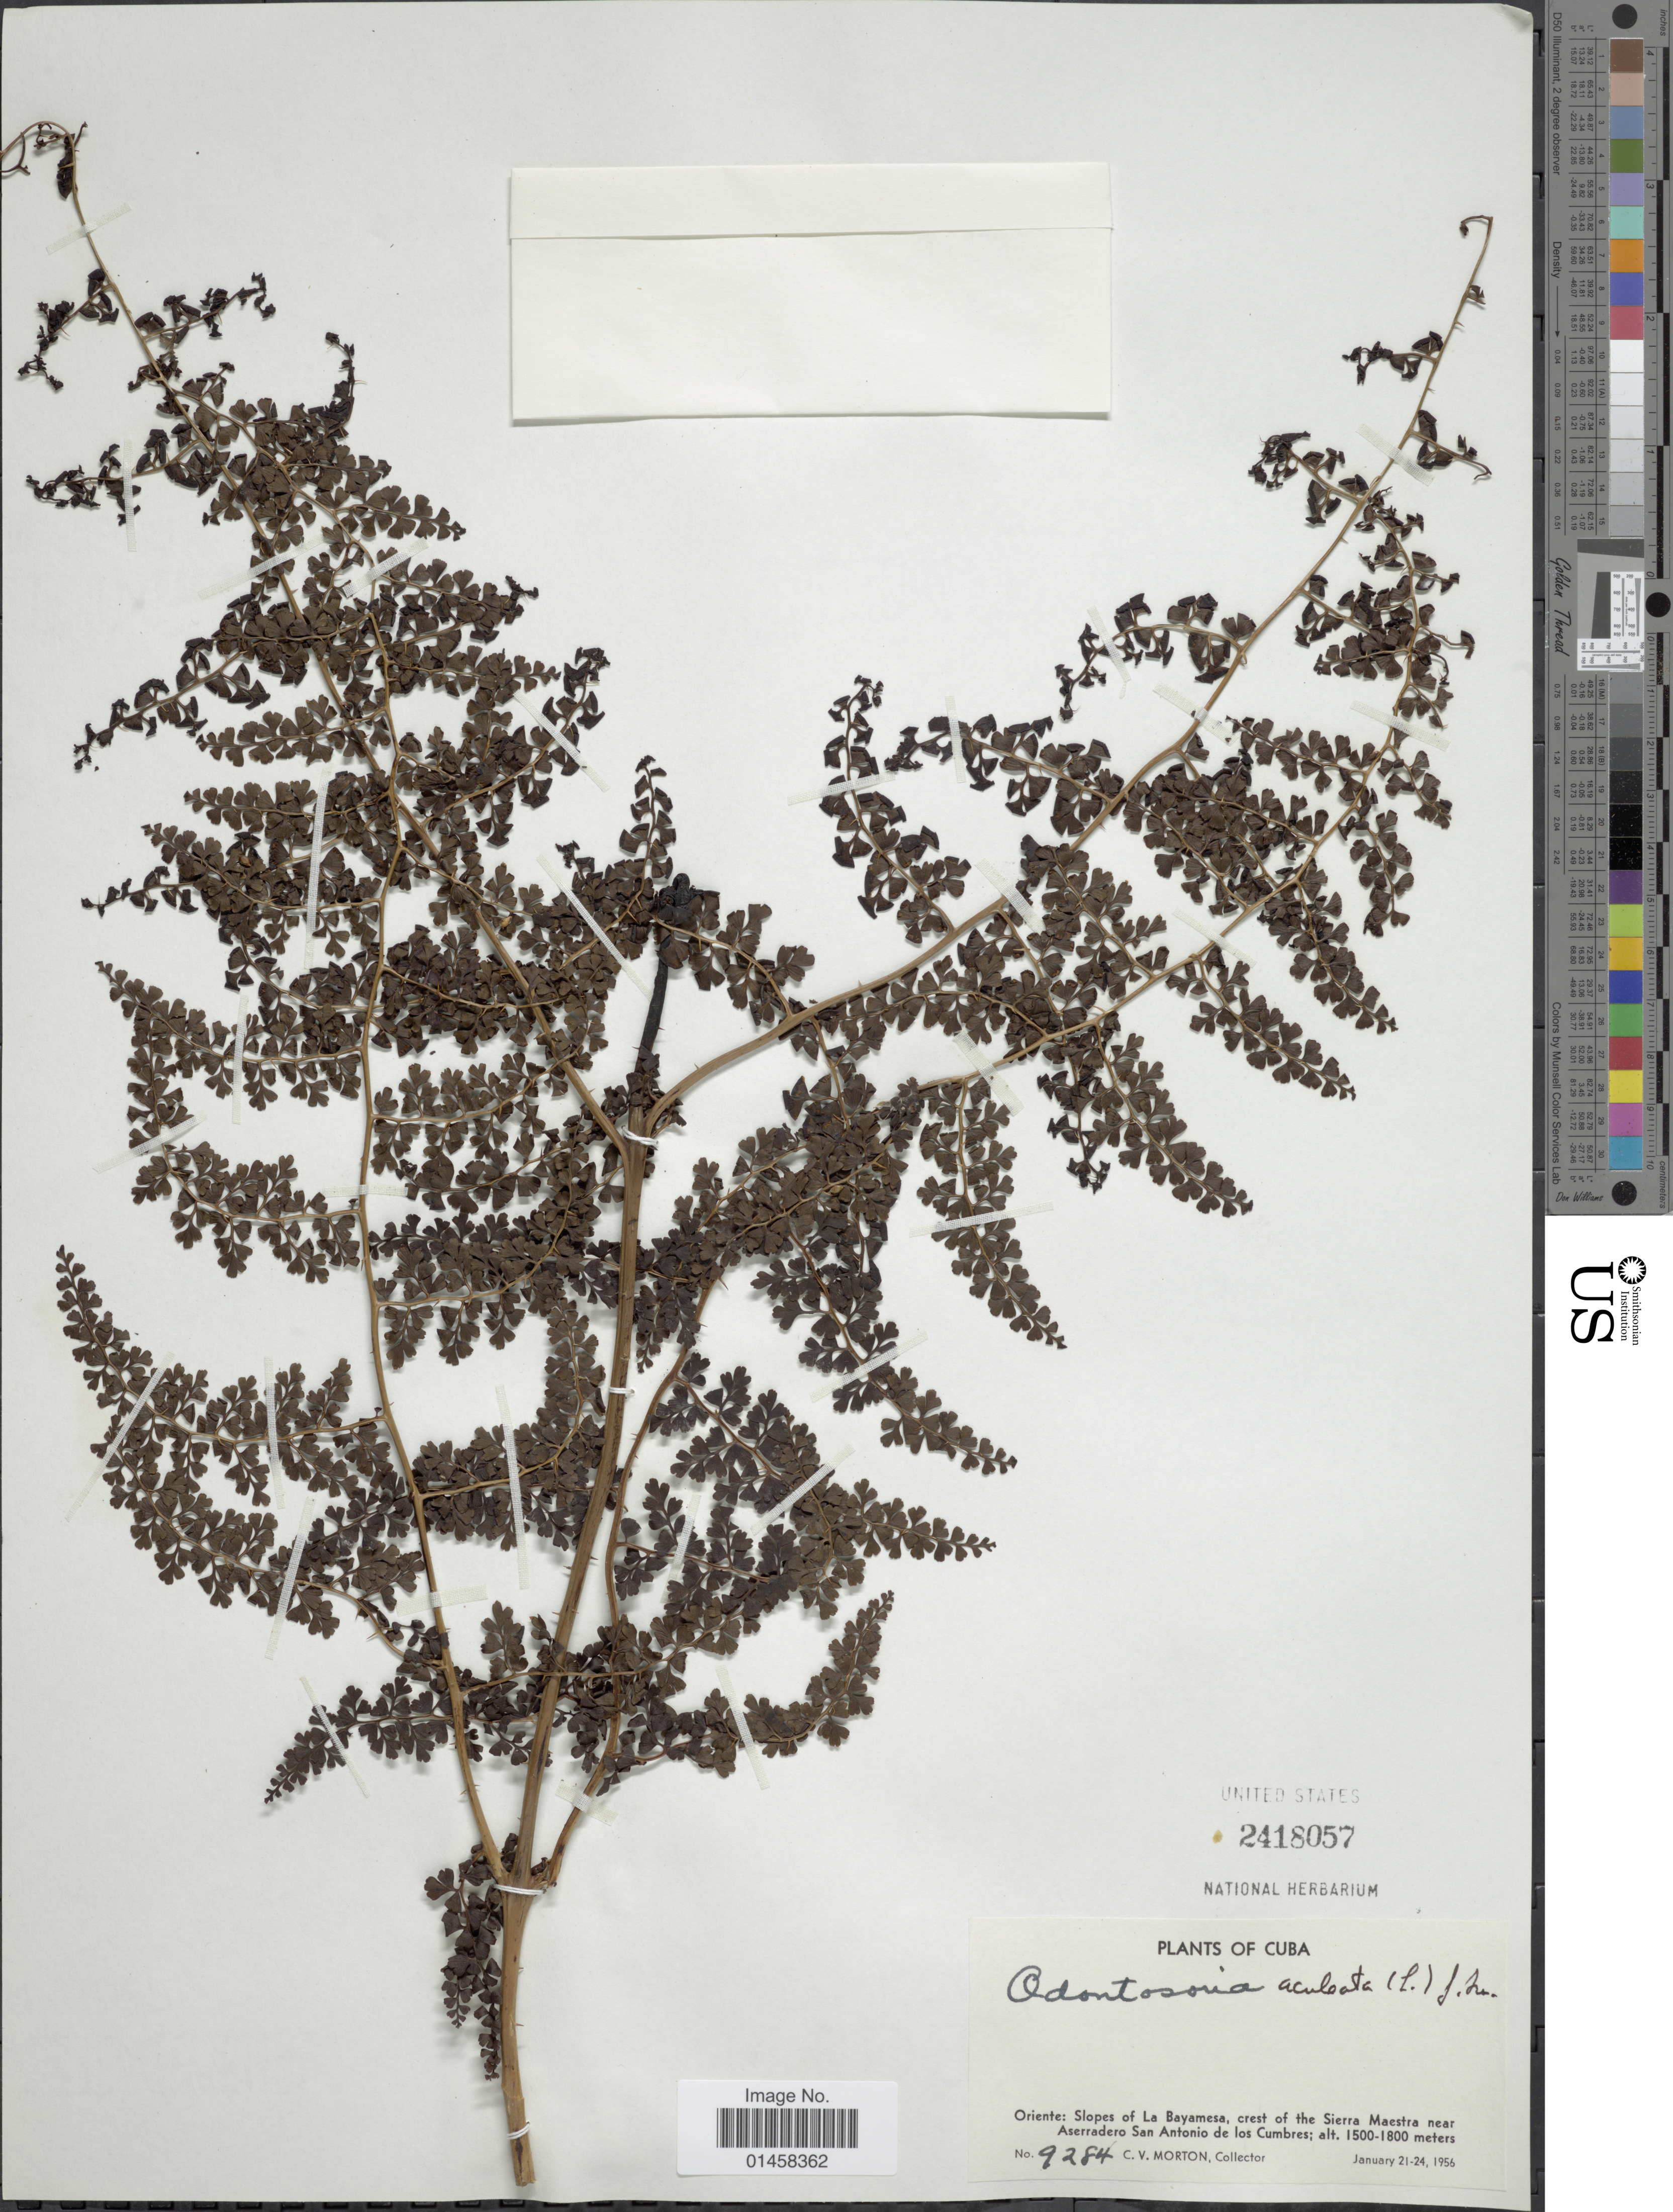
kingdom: Plantae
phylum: Tracheophyta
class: Polypodiopsida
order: Polypodiales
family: Lindsaeaceae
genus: Odontosoria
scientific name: Odontosoria aculeata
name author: (L.) J. Sm.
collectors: C. V. Morton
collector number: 9284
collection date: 1956-01-21/1956-01-24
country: Cuba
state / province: Oriente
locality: Slopes of La Bayamesa, crest of the Sierra Maestra near Aserradero San Antonio de los Cumbres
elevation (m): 1500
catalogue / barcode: US 2418057